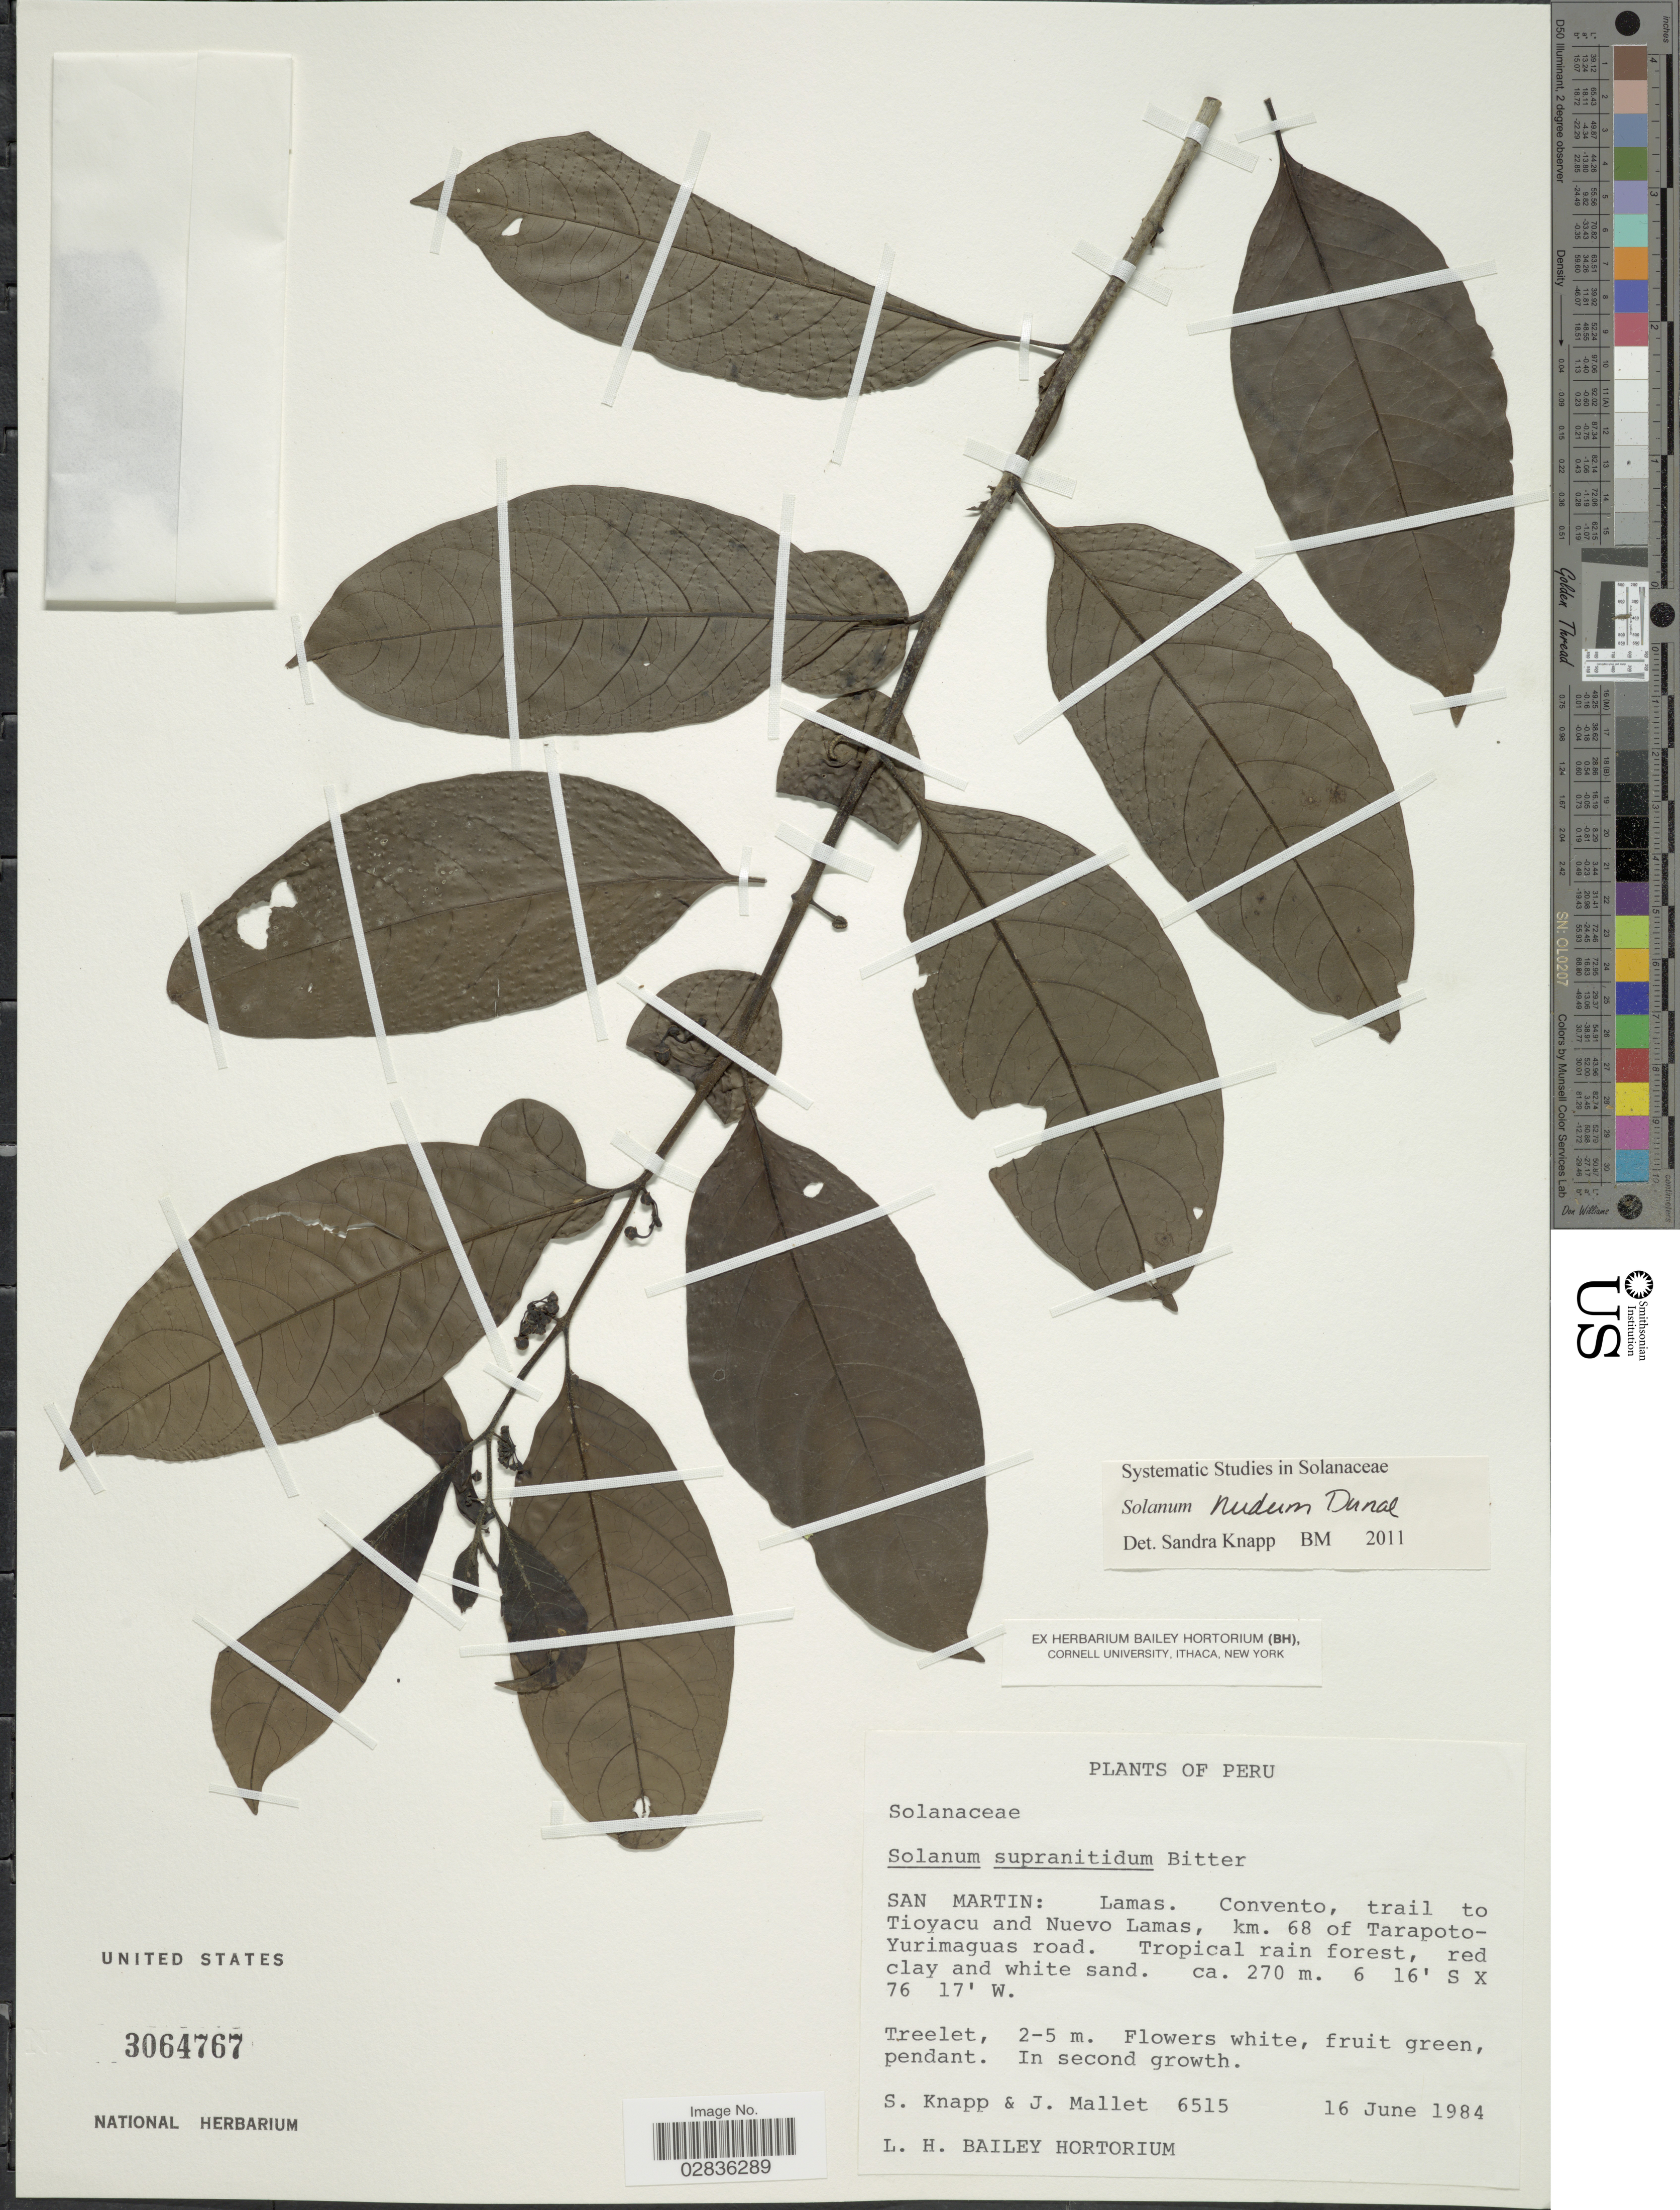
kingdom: Plantae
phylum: Tracheophyta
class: Magnoliopsida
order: Solanales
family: Solanaceae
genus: Solanum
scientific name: Solanum nudum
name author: Dunal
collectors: S. Knapp & J. Mallet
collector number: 6515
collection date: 1984-06-16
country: Peru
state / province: San Martín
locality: San Martin: Lamas. Convento, trail to Tioyacu and Nuevo Lamas, km. 68 of Tarapoto-Yurimaguas road.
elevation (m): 270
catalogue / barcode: US 3064767